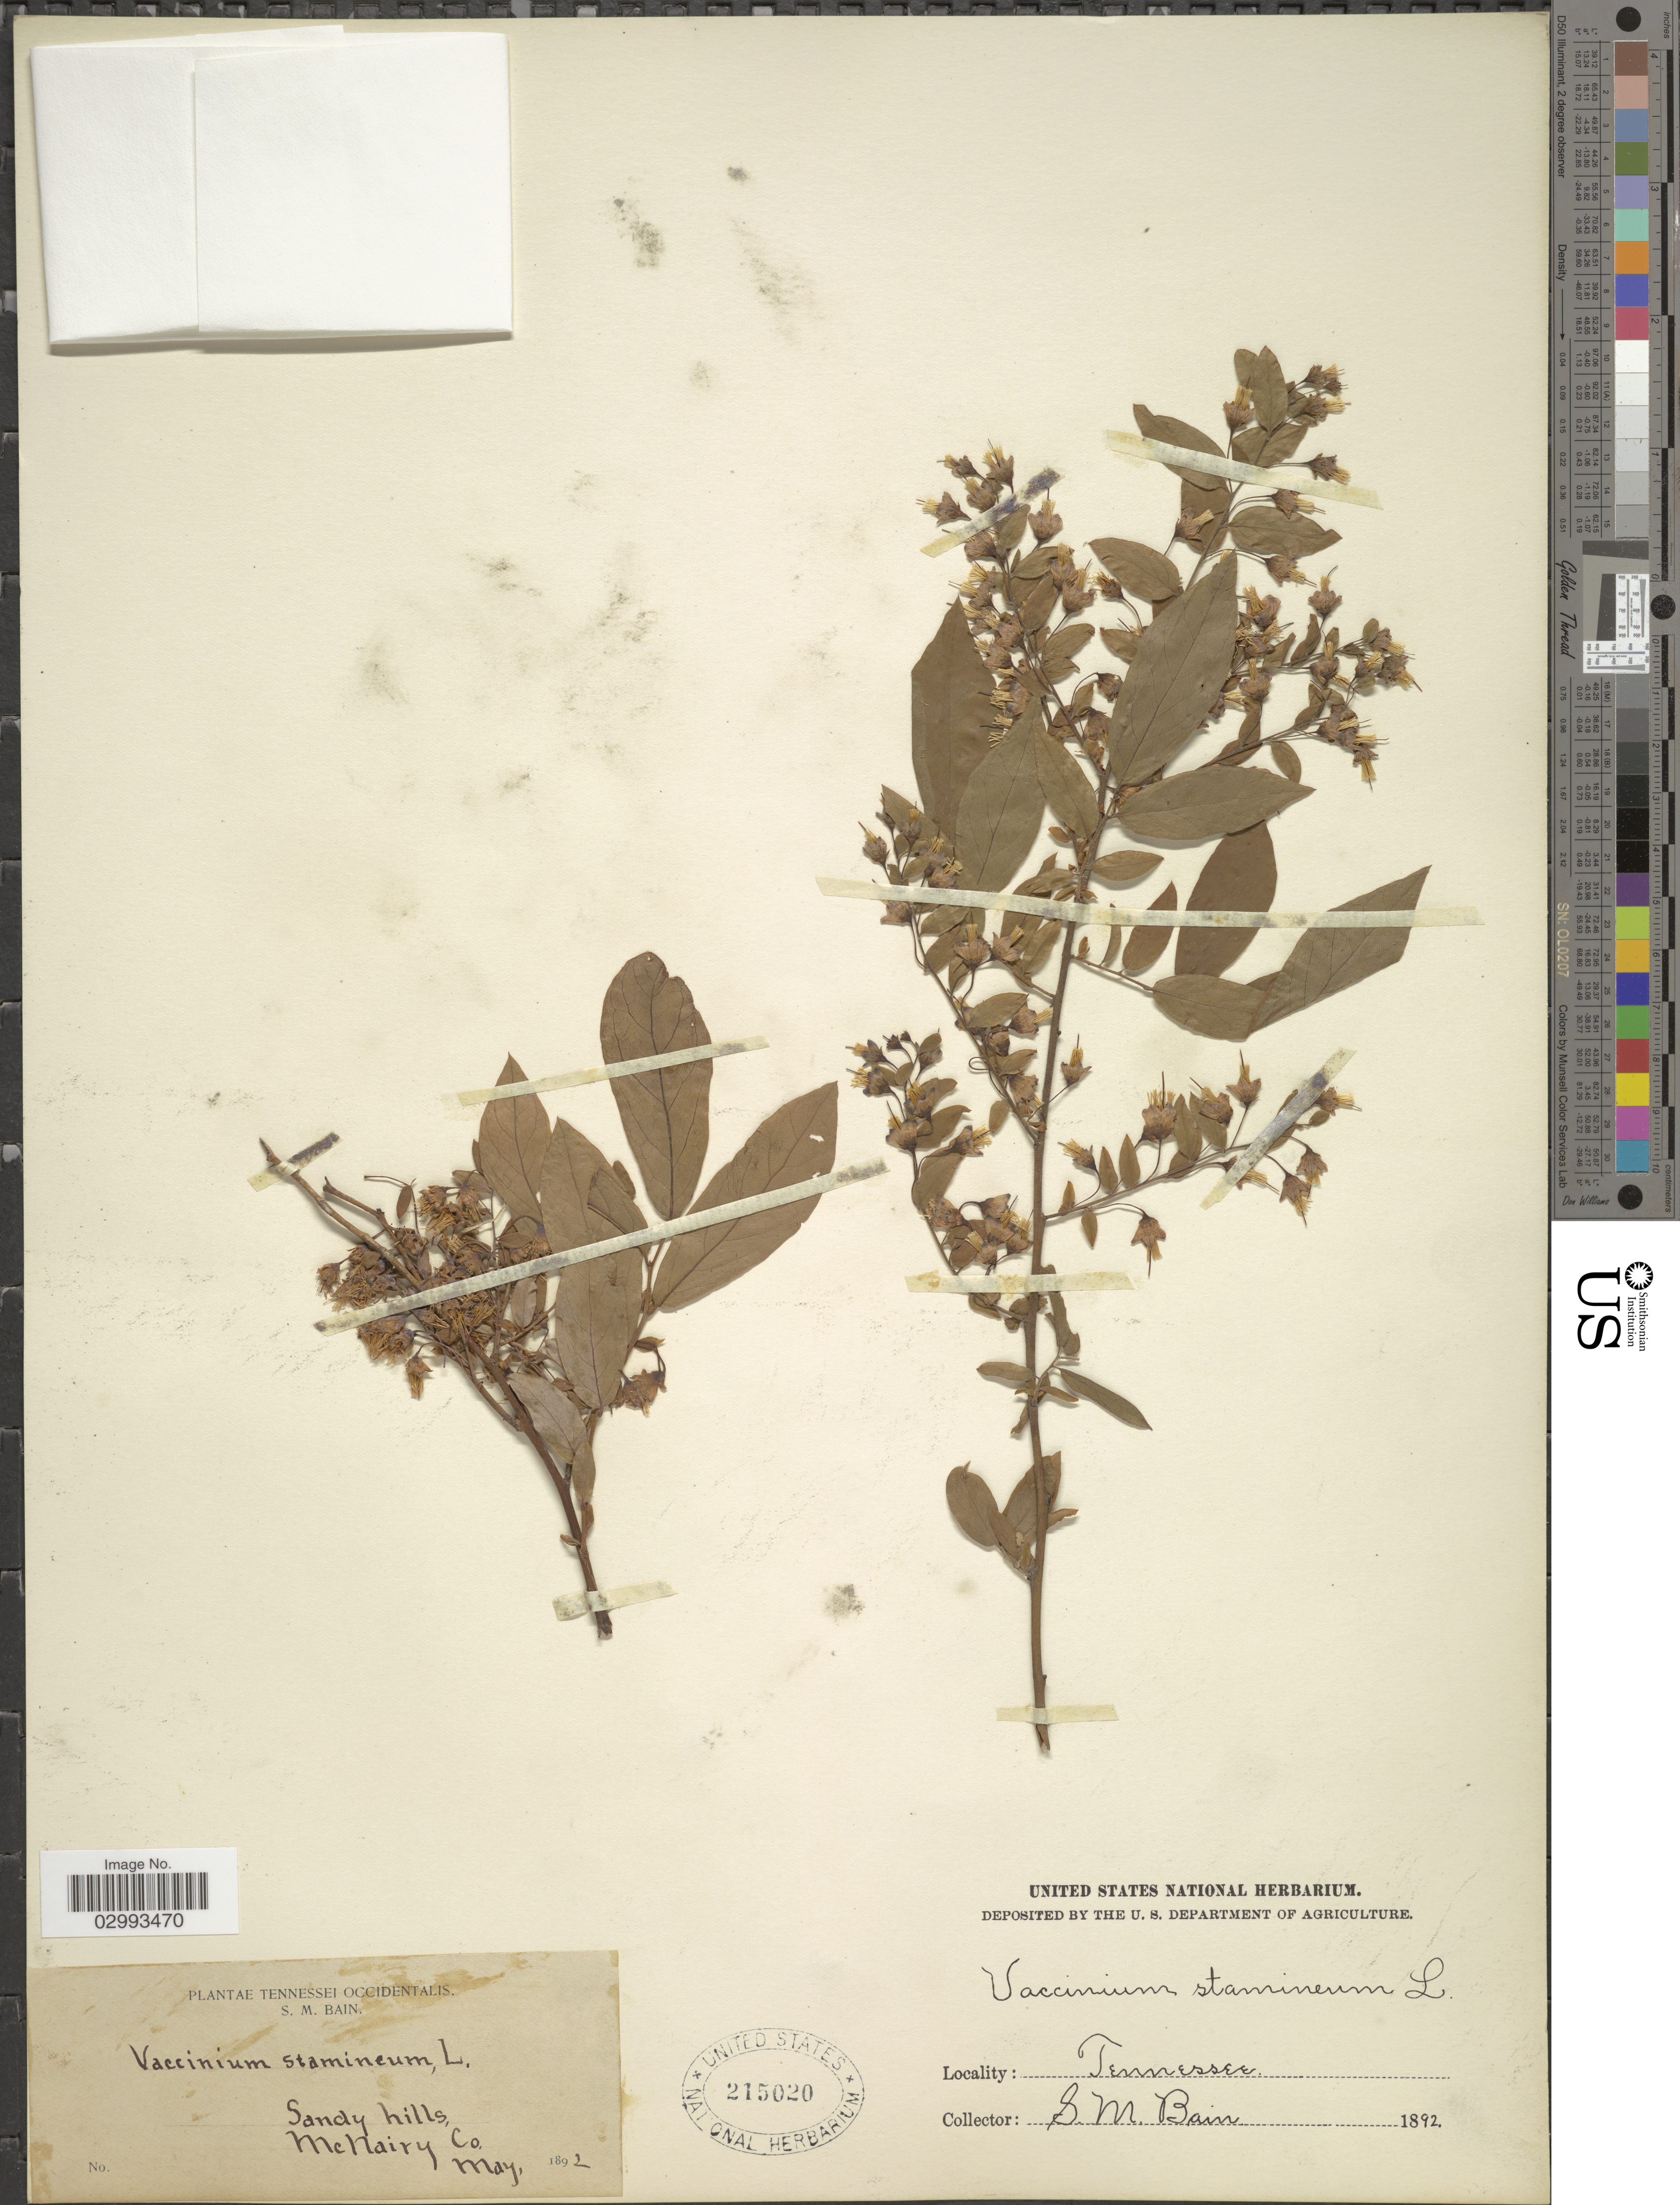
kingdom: Plantae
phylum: Tracheophyta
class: Magnoliopsida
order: Ericales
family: Ericaceae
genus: Polycodium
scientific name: Polycodium stamineum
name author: (L.) Greene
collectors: S. M. Bain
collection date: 1892-05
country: United States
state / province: Tennessee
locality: McNairy Co.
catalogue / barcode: US 215020